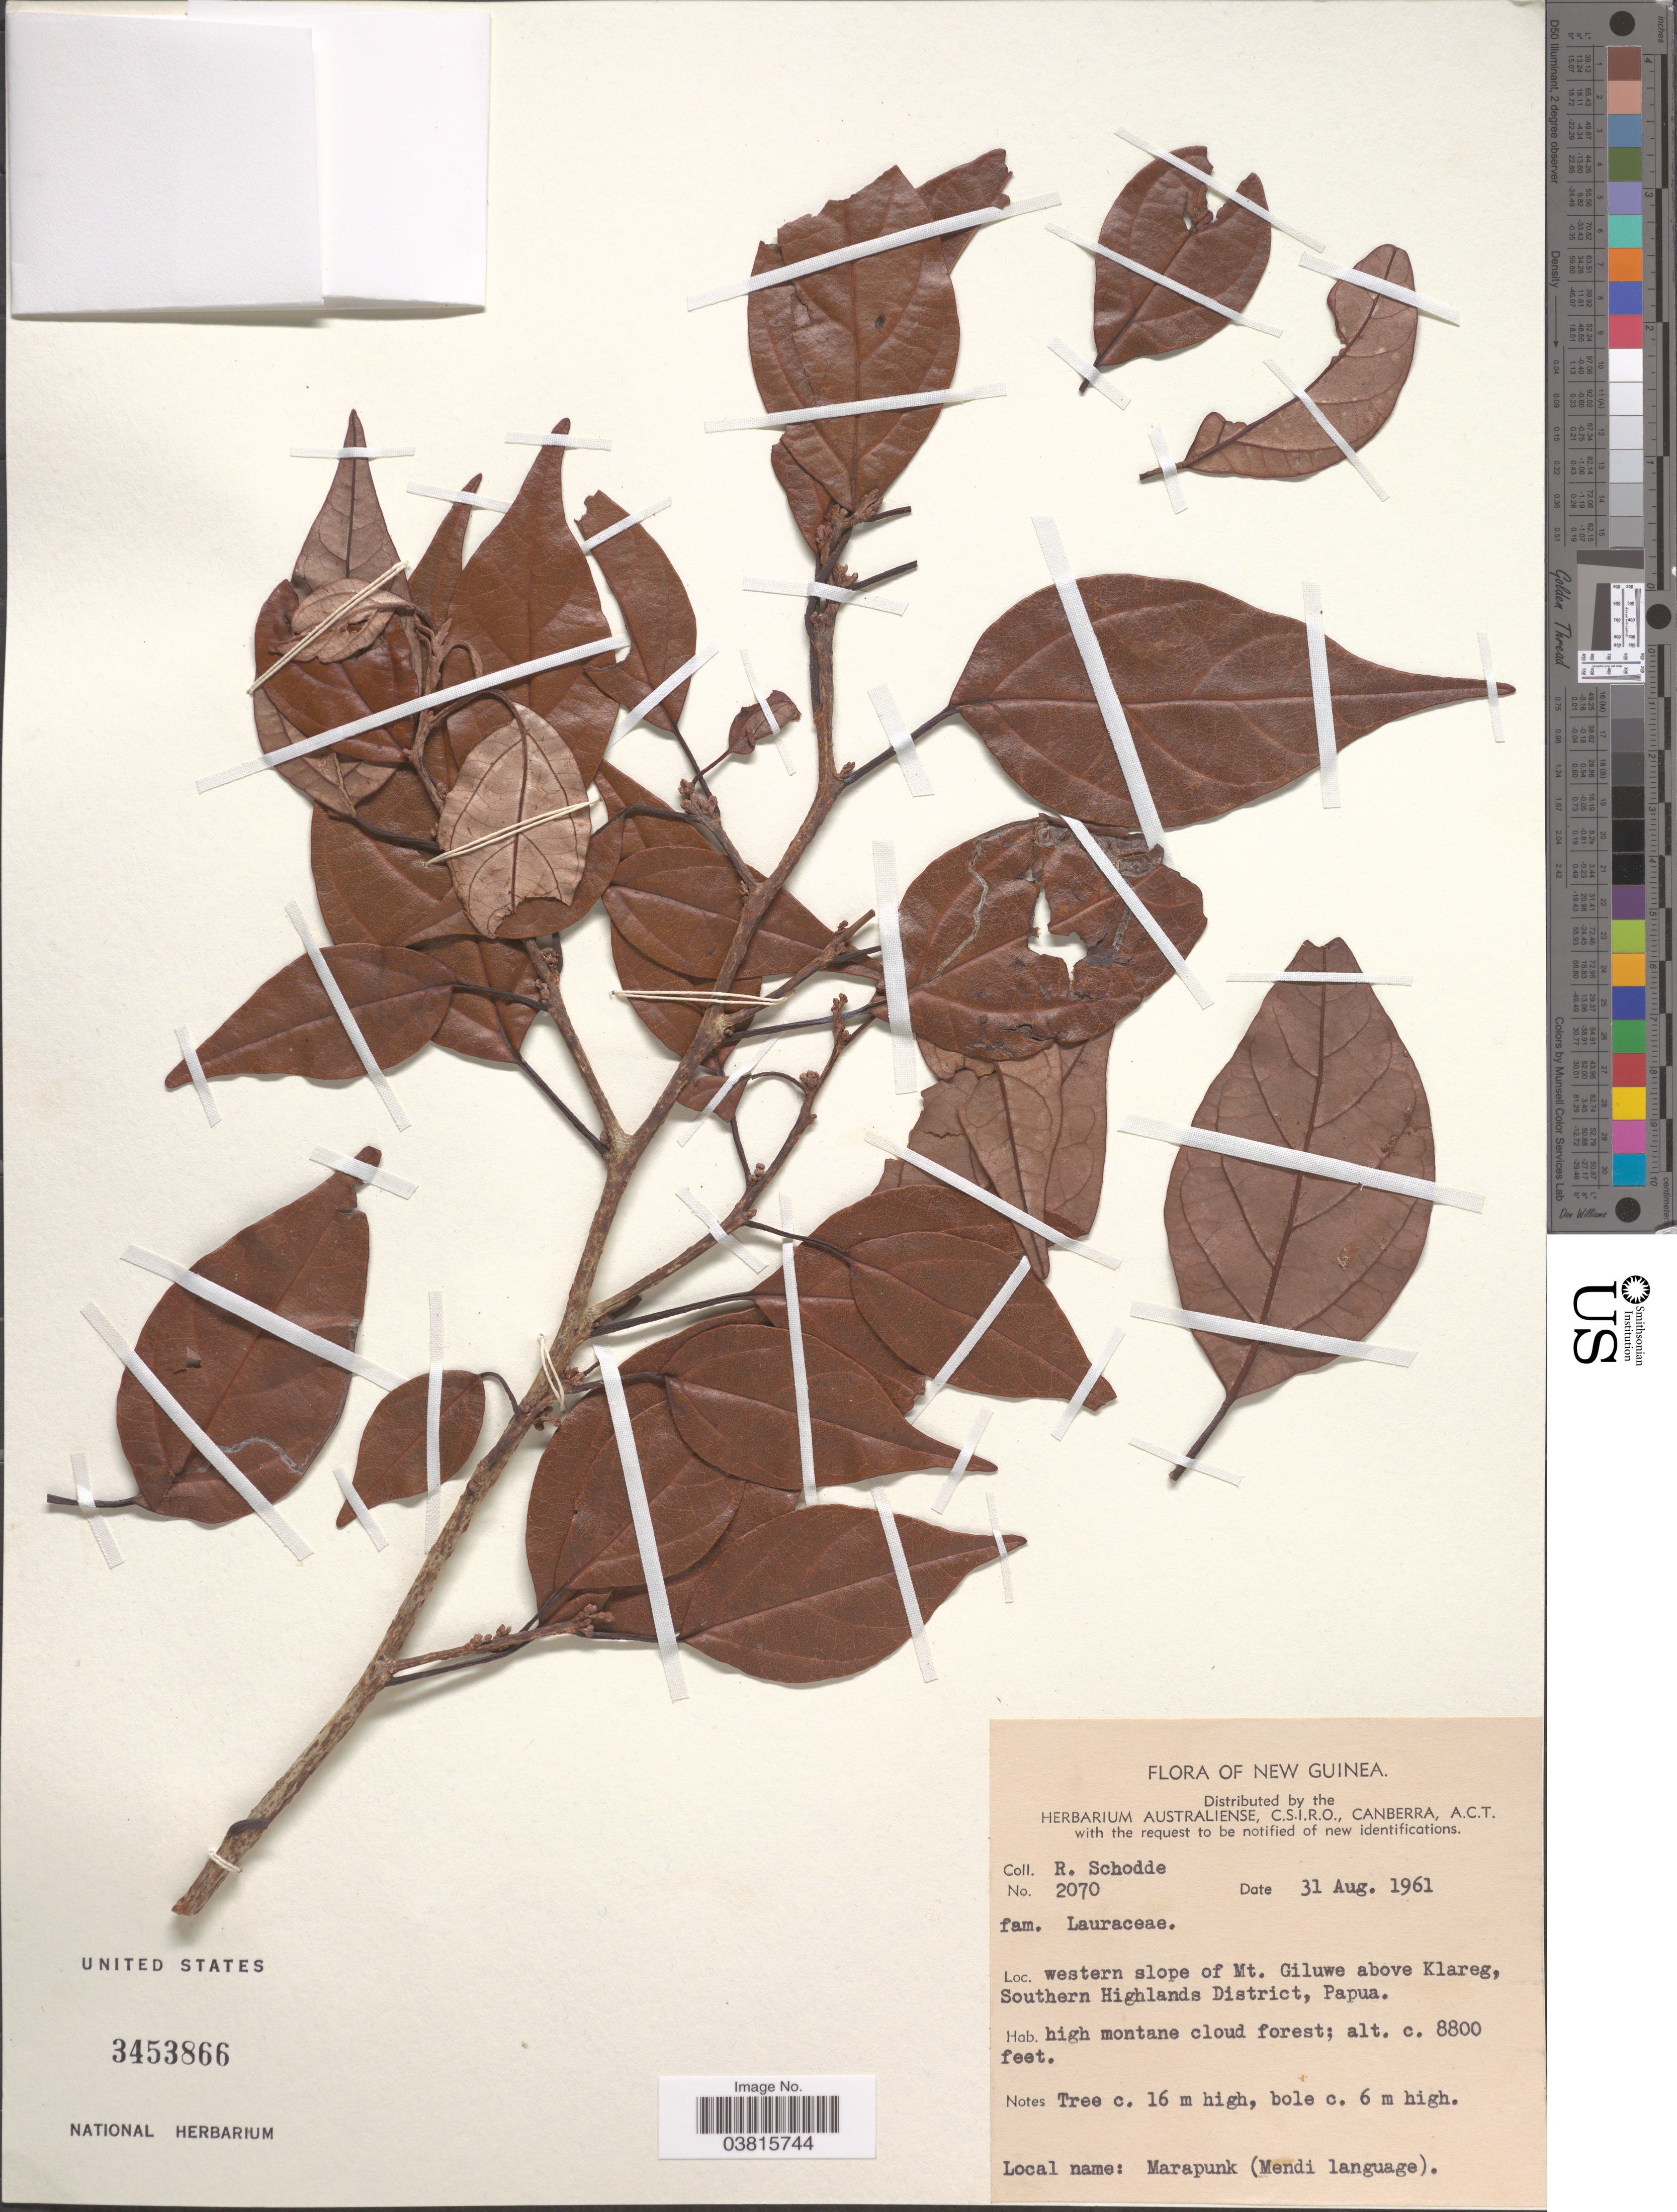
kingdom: Plantae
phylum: Tracheophyta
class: Magnoliopsida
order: Laurales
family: Lauraceae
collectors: R. Schodde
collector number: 2070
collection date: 1961-08-31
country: Papua New Guinea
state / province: Southern Highlands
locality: New Guinea. Western slope of Mt. Giluwe above Klareg, Southern Highlands District, Papua. High montane cloud forest.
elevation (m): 2682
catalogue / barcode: US 3453866